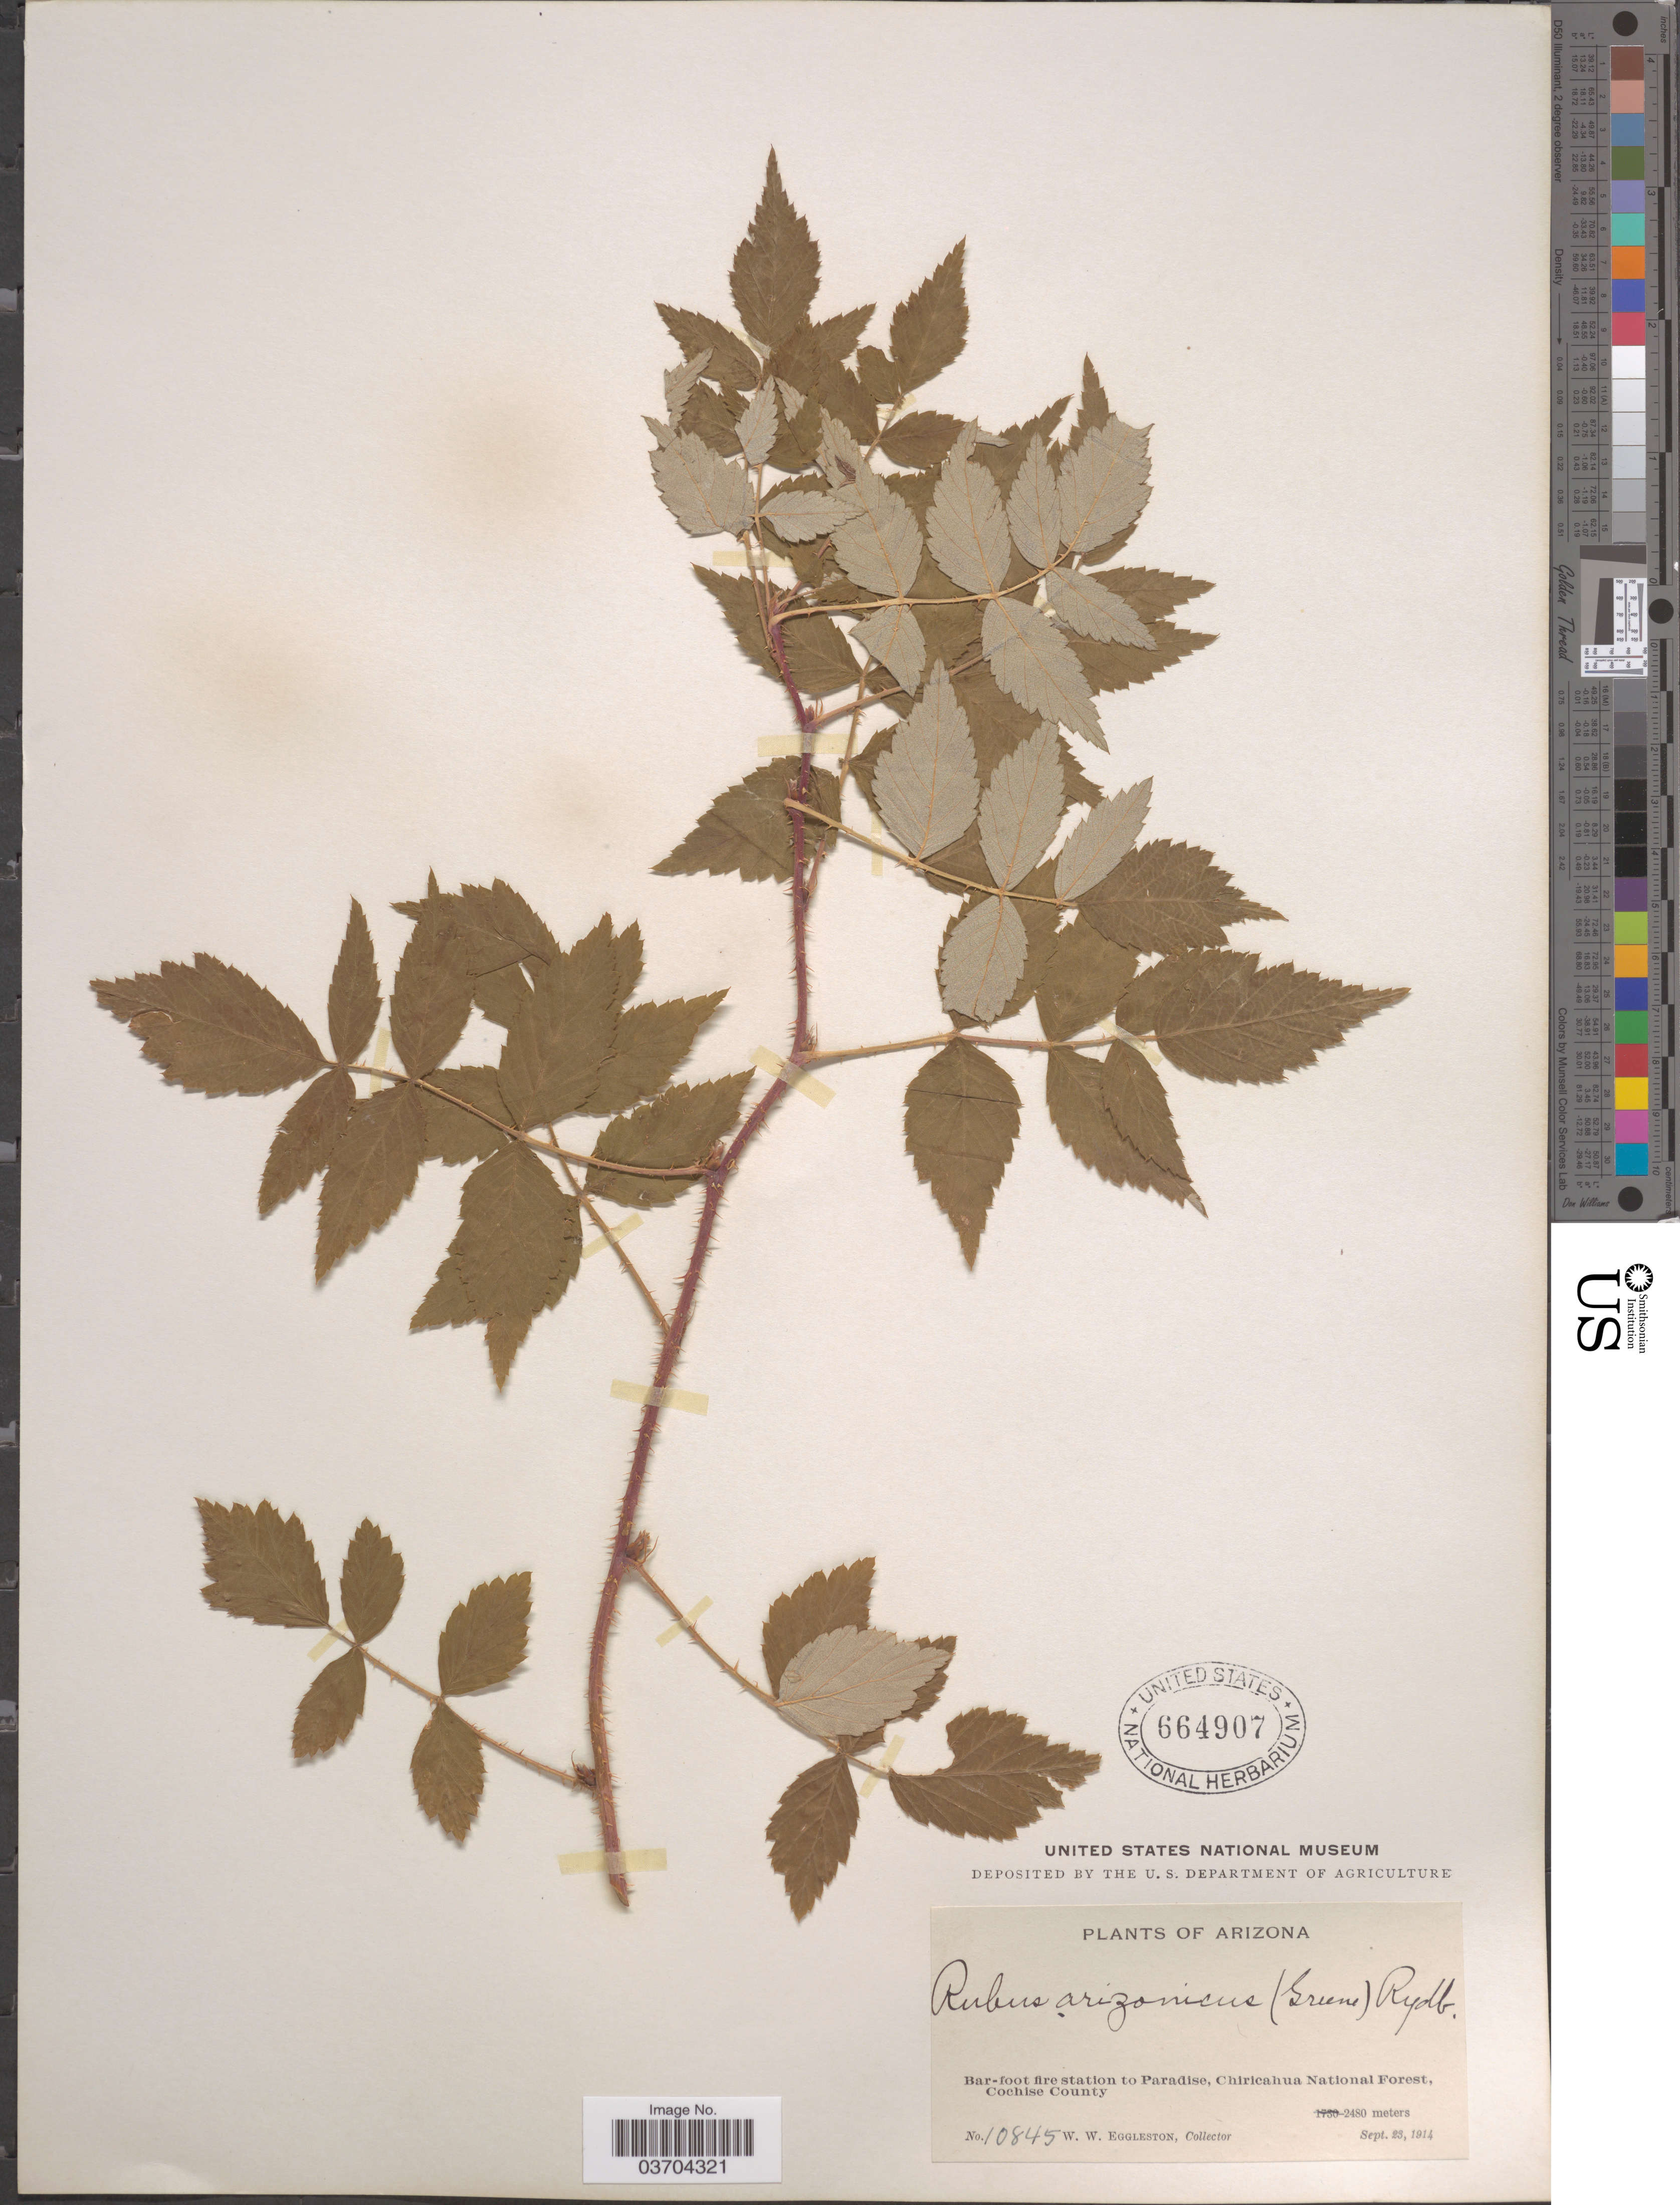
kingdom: Plantae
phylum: Tracheophyta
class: Magnoliopsida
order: Rosales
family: Rosaceae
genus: Rubus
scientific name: Rubus arizonicus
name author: (Greene) Rydb.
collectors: W. W. Eggleston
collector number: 10845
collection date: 1914-09-23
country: United States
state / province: Arizona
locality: Bar-foot fire station to Paradise, Chiricahua National Forest, Cochise County.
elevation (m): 2480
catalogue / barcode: US 664907